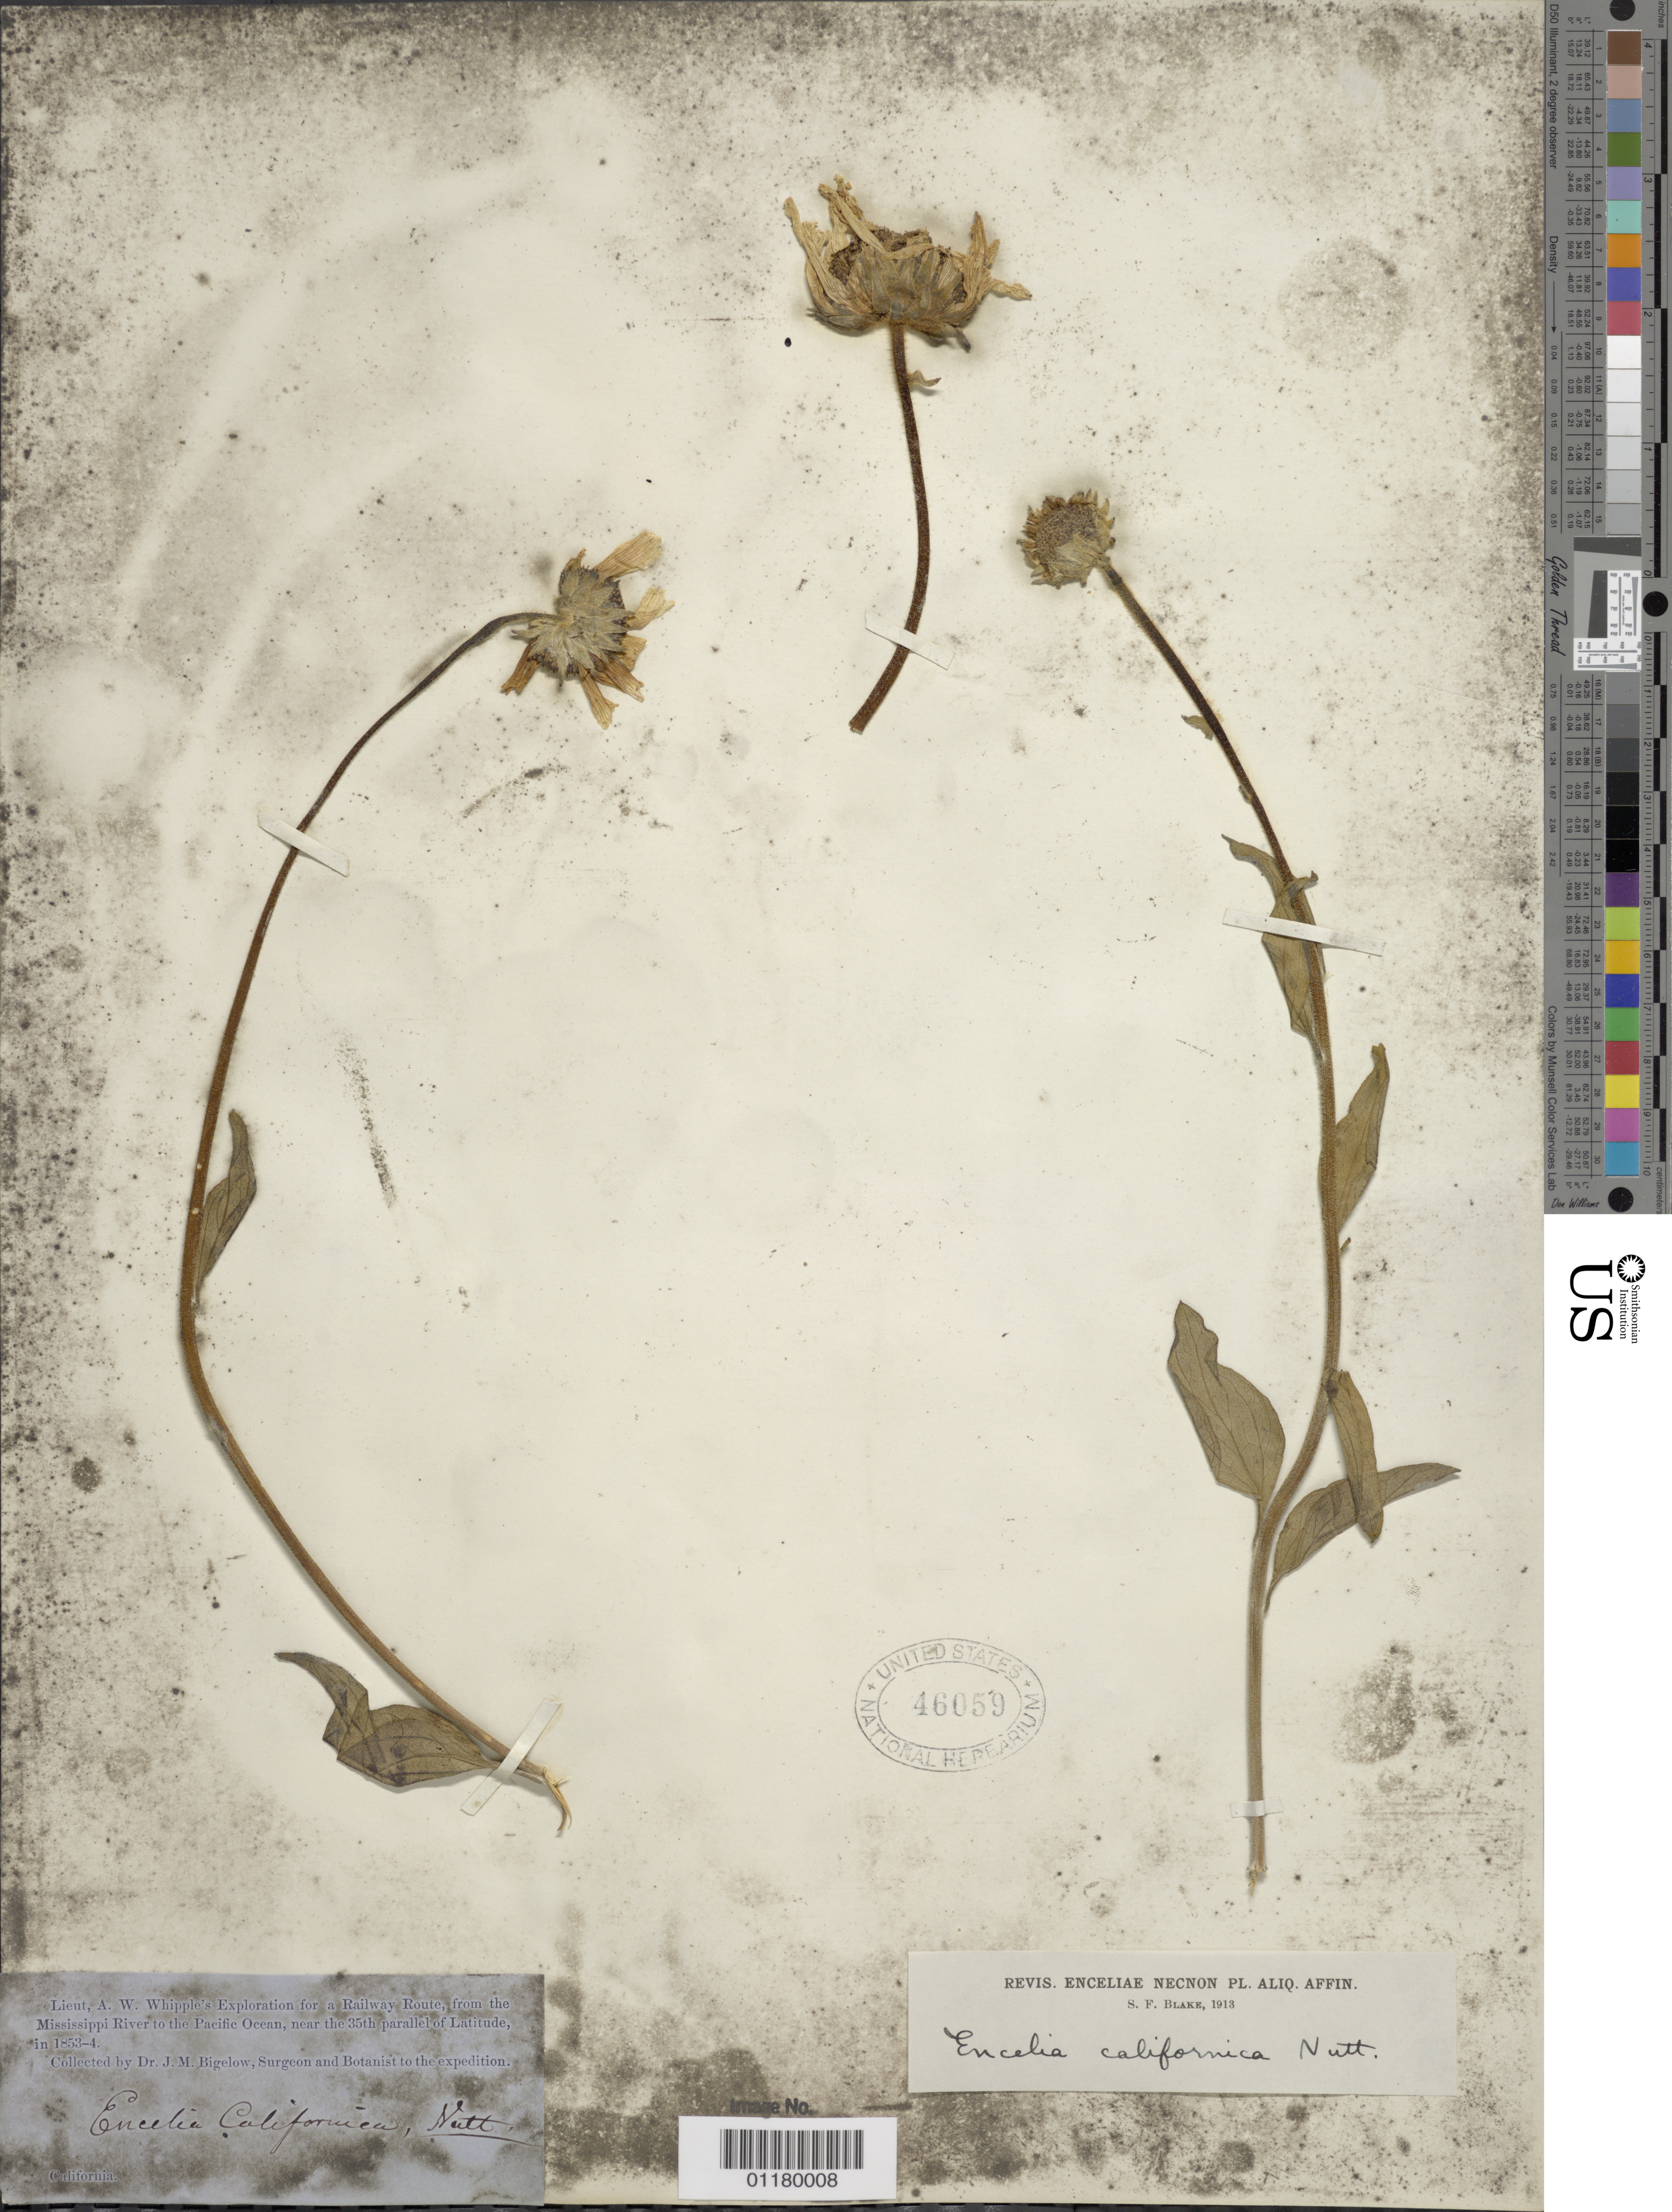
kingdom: Plantae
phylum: Tracheophyta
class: Magnoliopsida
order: Asterales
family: Asteraceae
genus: Encelia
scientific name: Encelia californica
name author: Nutt.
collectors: J. M. Bigelow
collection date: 1853/1854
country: United States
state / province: California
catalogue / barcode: US 46059